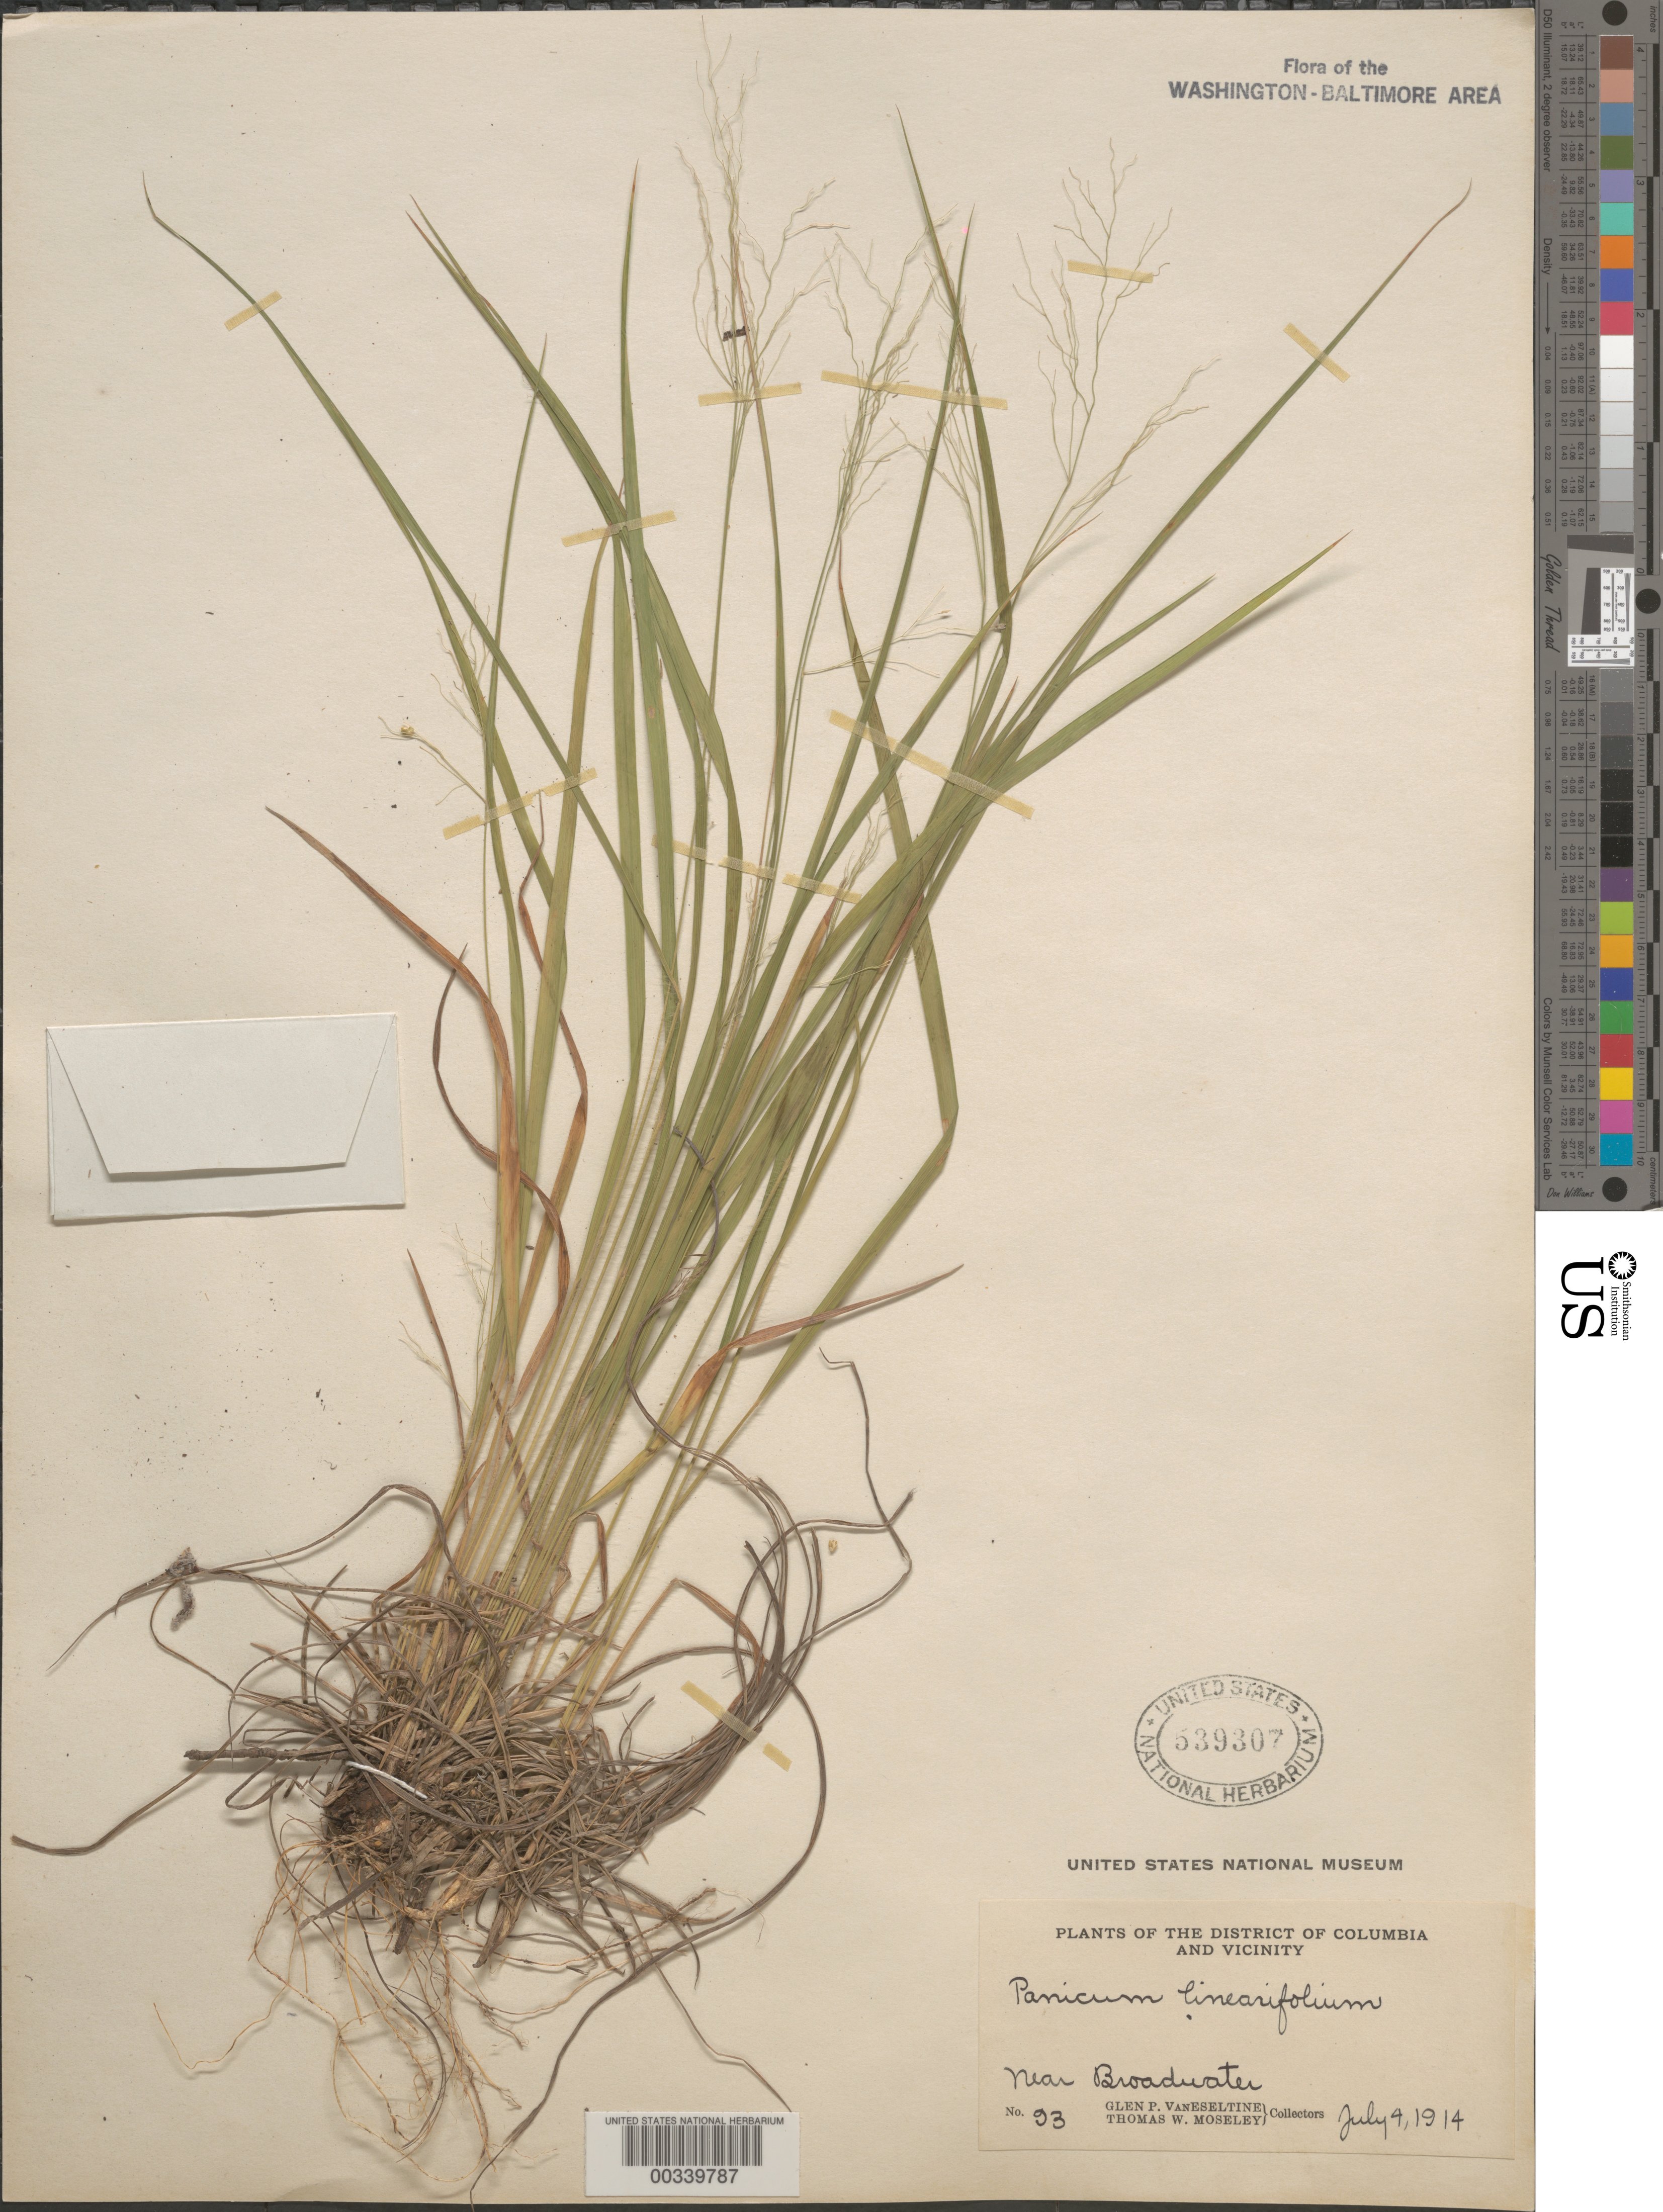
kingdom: Plantae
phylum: Tracheophyta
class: Liliopsida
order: Poales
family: Poaceae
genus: Dichanthelium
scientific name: Dichanthelium linearifolium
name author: (Scribn.) Gould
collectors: G. P. Van Eseltine & T. Moseley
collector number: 93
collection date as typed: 04 Jul 1914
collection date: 1914-07-04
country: United States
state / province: Maryland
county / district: Montgomery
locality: Near Broadwater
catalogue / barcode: US 539307